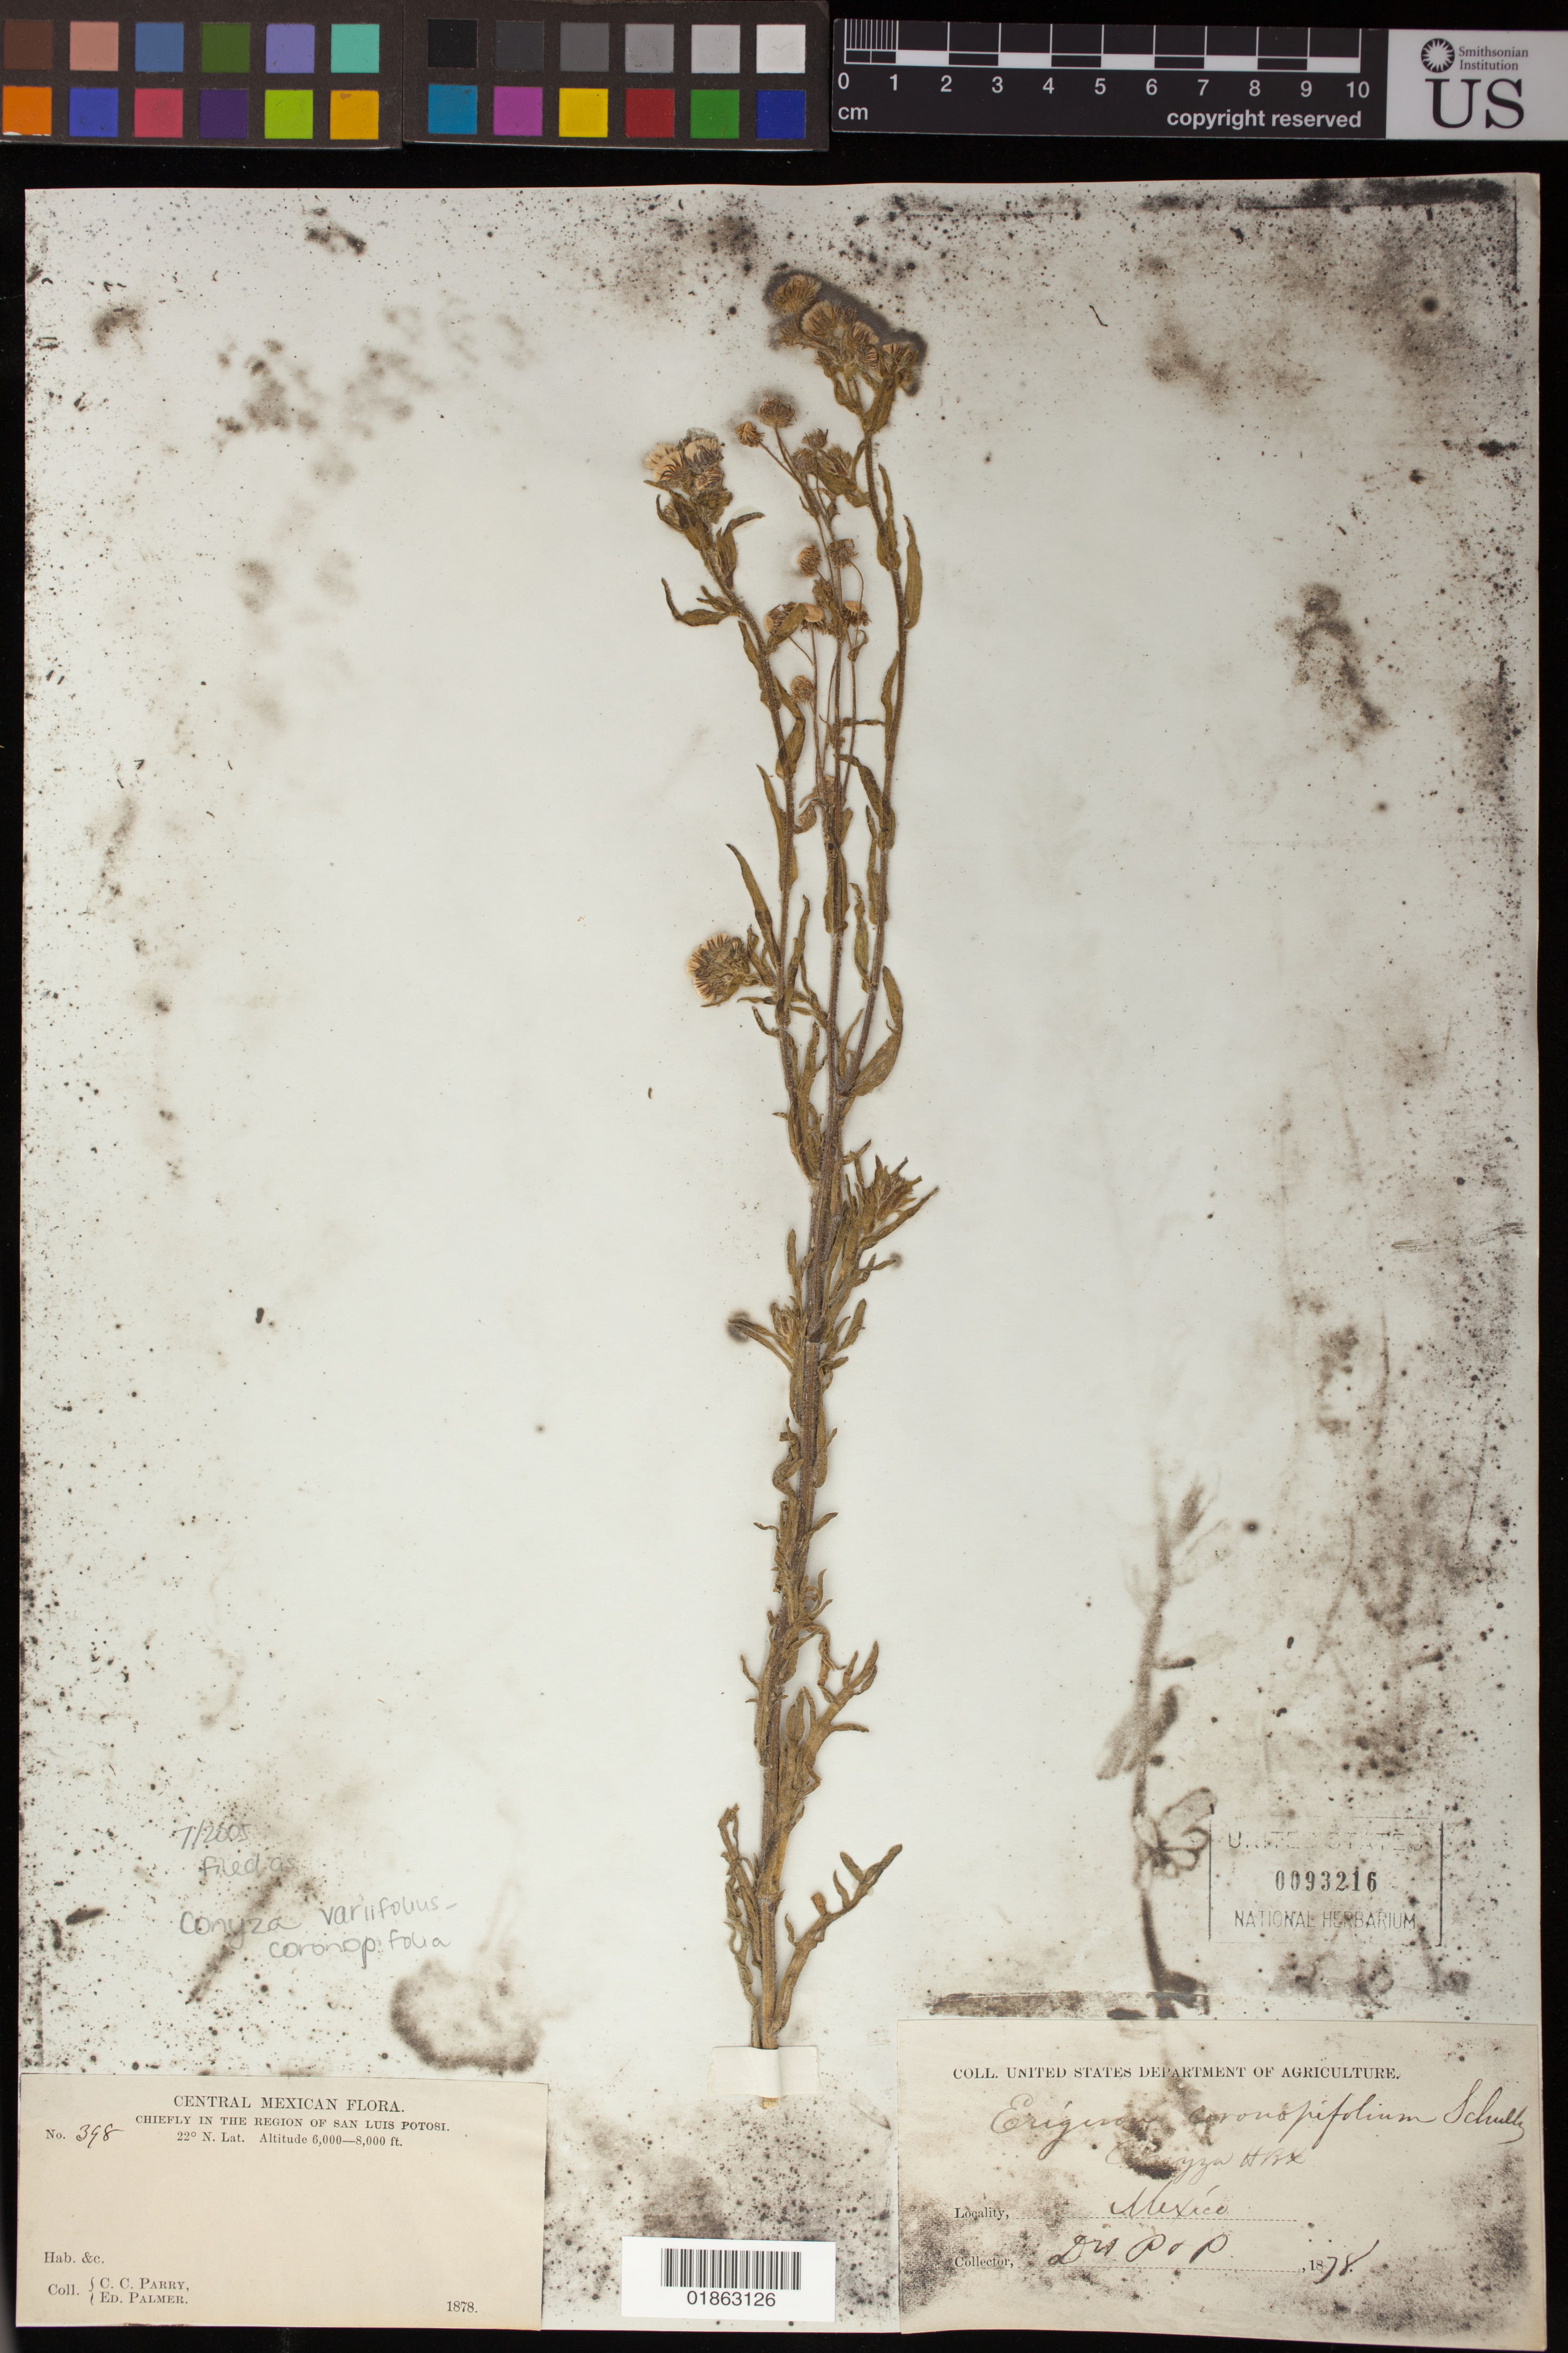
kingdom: Plantae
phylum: Tracheophyta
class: Magnoliopsida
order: Asterales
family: Asteraceae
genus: Erigeron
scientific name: Erigeron coronopifolius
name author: Schrank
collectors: C. C. Parry & E. Palmer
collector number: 398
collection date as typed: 1878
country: Mexico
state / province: San Luis Potosí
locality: Central Mexico, chiefly in the region of San Luis Potosi, 22° N. Lat.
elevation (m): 1829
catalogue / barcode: US 93216